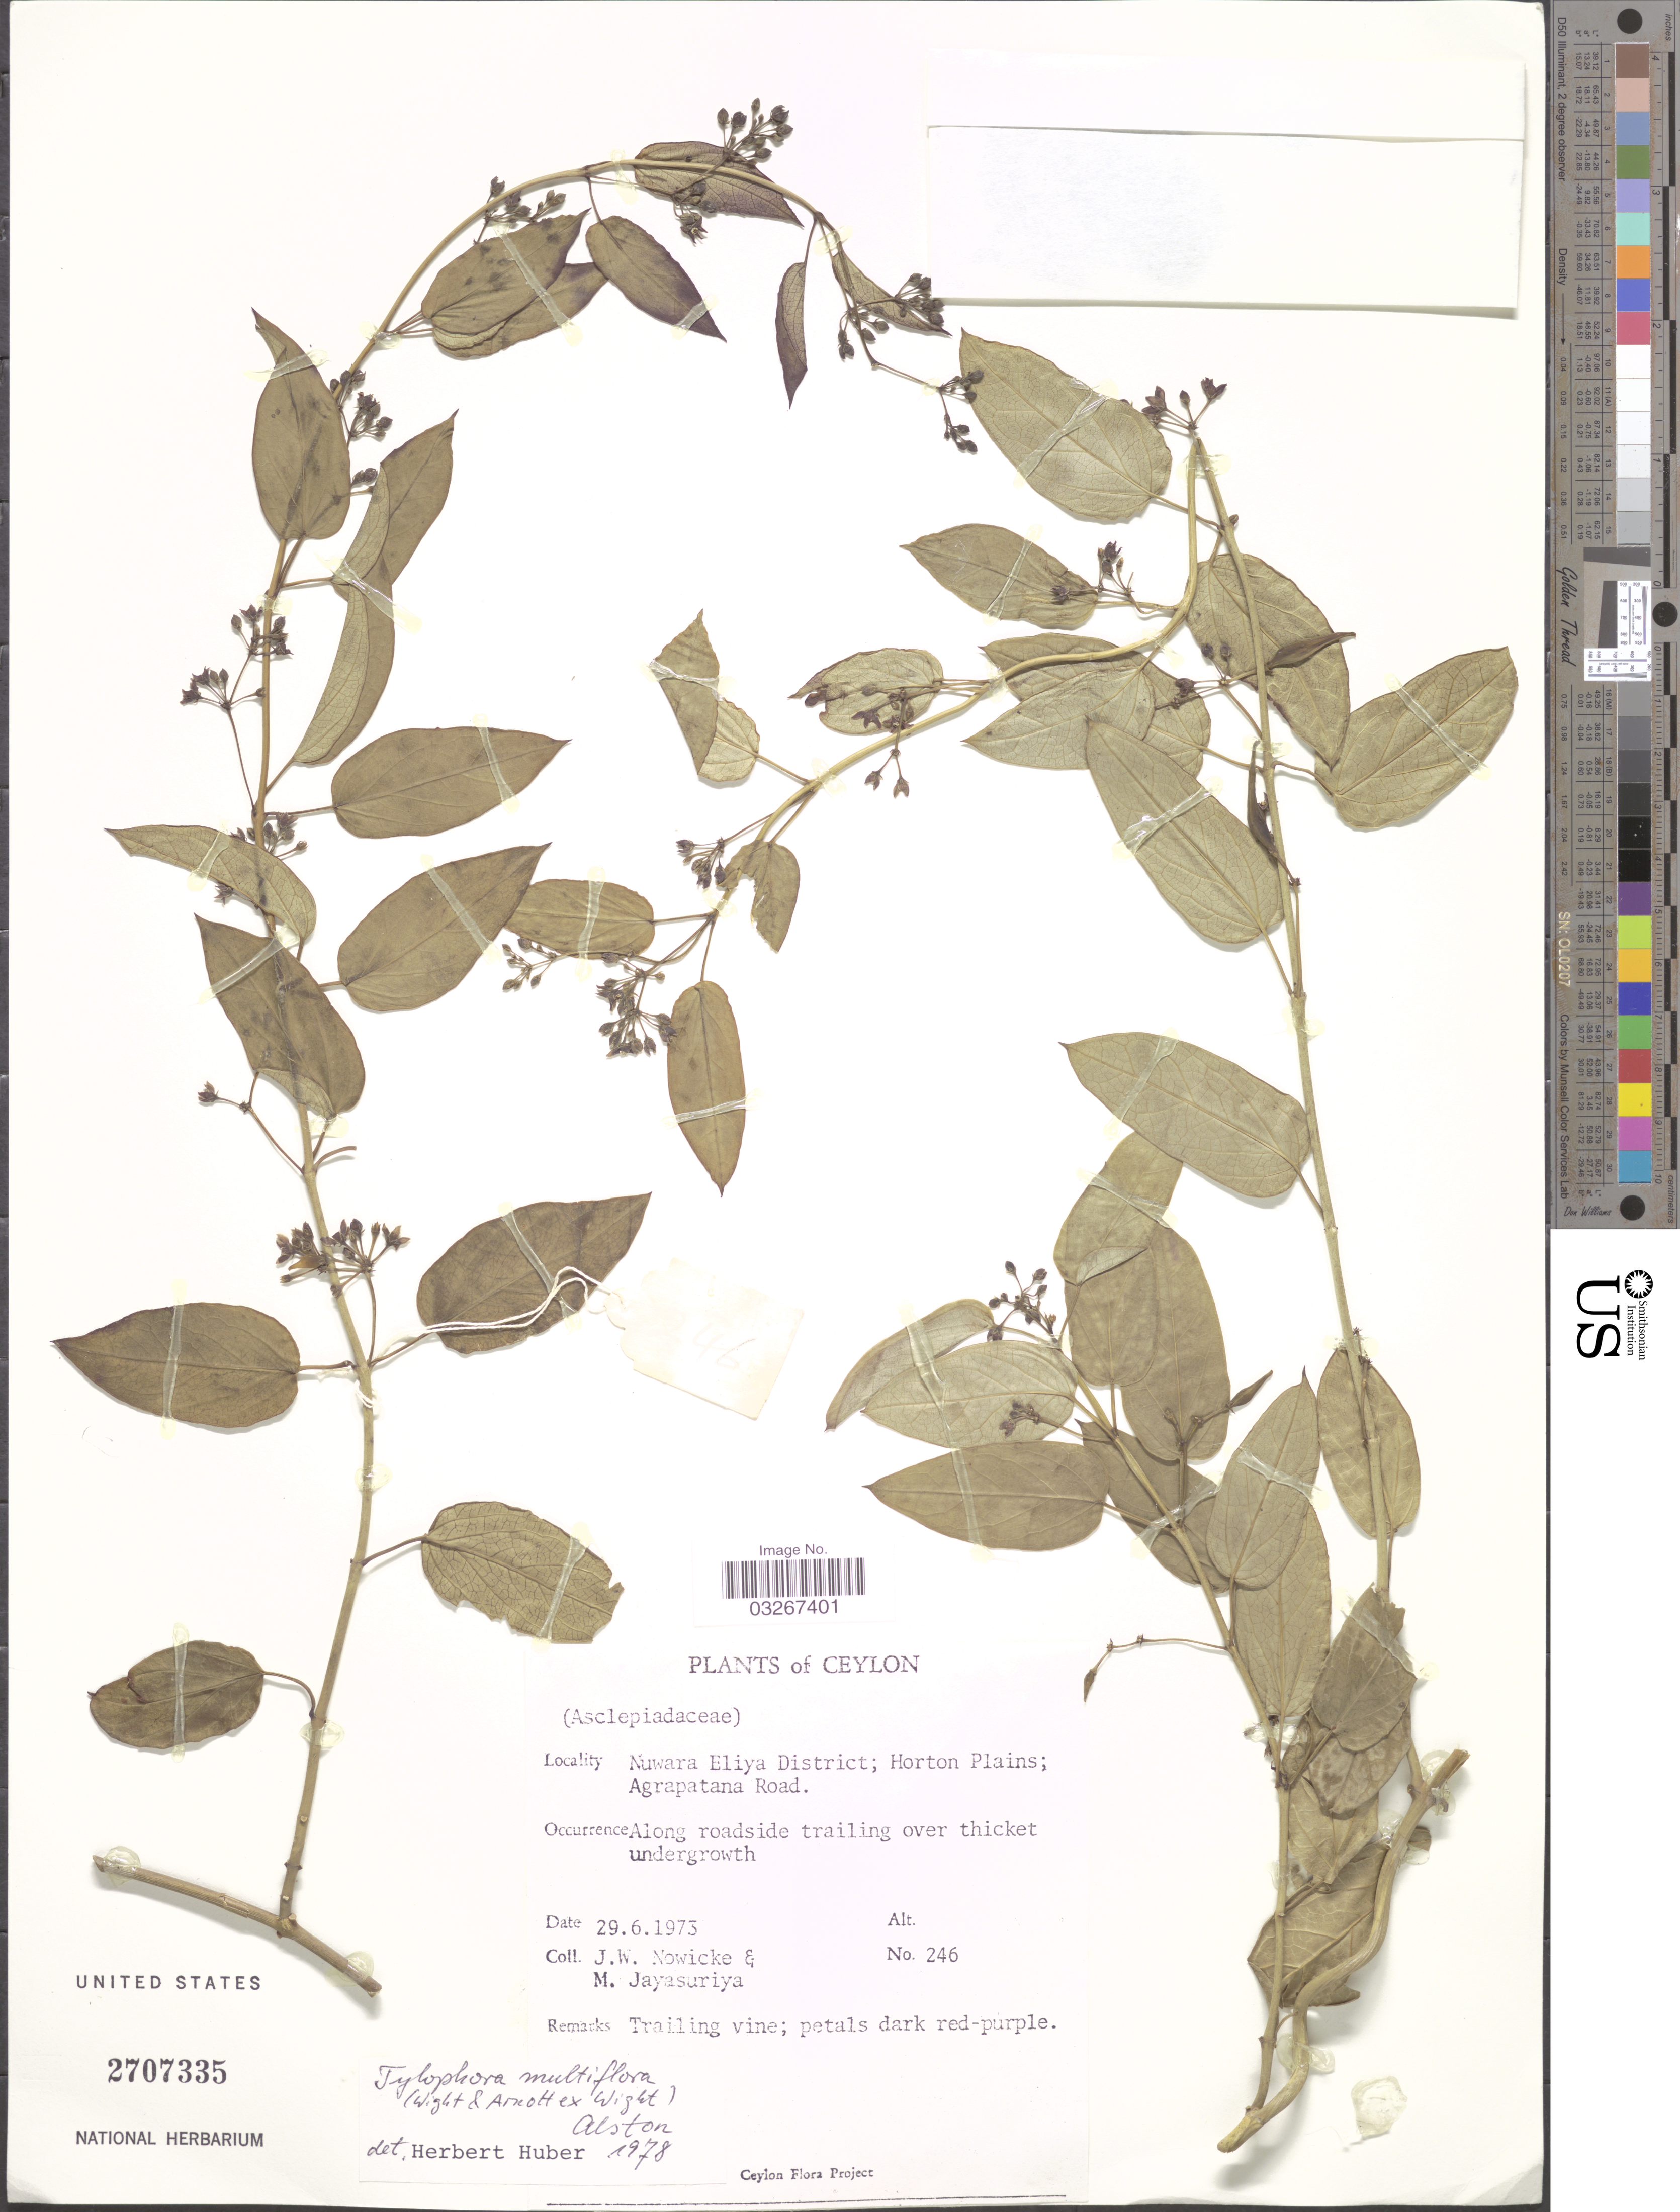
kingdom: Plantae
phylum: Tracheophyta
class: Magnoliopsida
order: Gentianales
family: Apocynaceae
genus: Tylophora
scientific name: Tylophora multiflora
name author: Woodson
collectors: J. W. Nowicke & M. Jayasuriya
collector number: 246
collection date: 1973-06-29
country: Sri Lanka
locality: Ceylon. Nuwara Eliya District; Horton Plain; Agrapatana Road.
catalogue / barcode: US 2707335